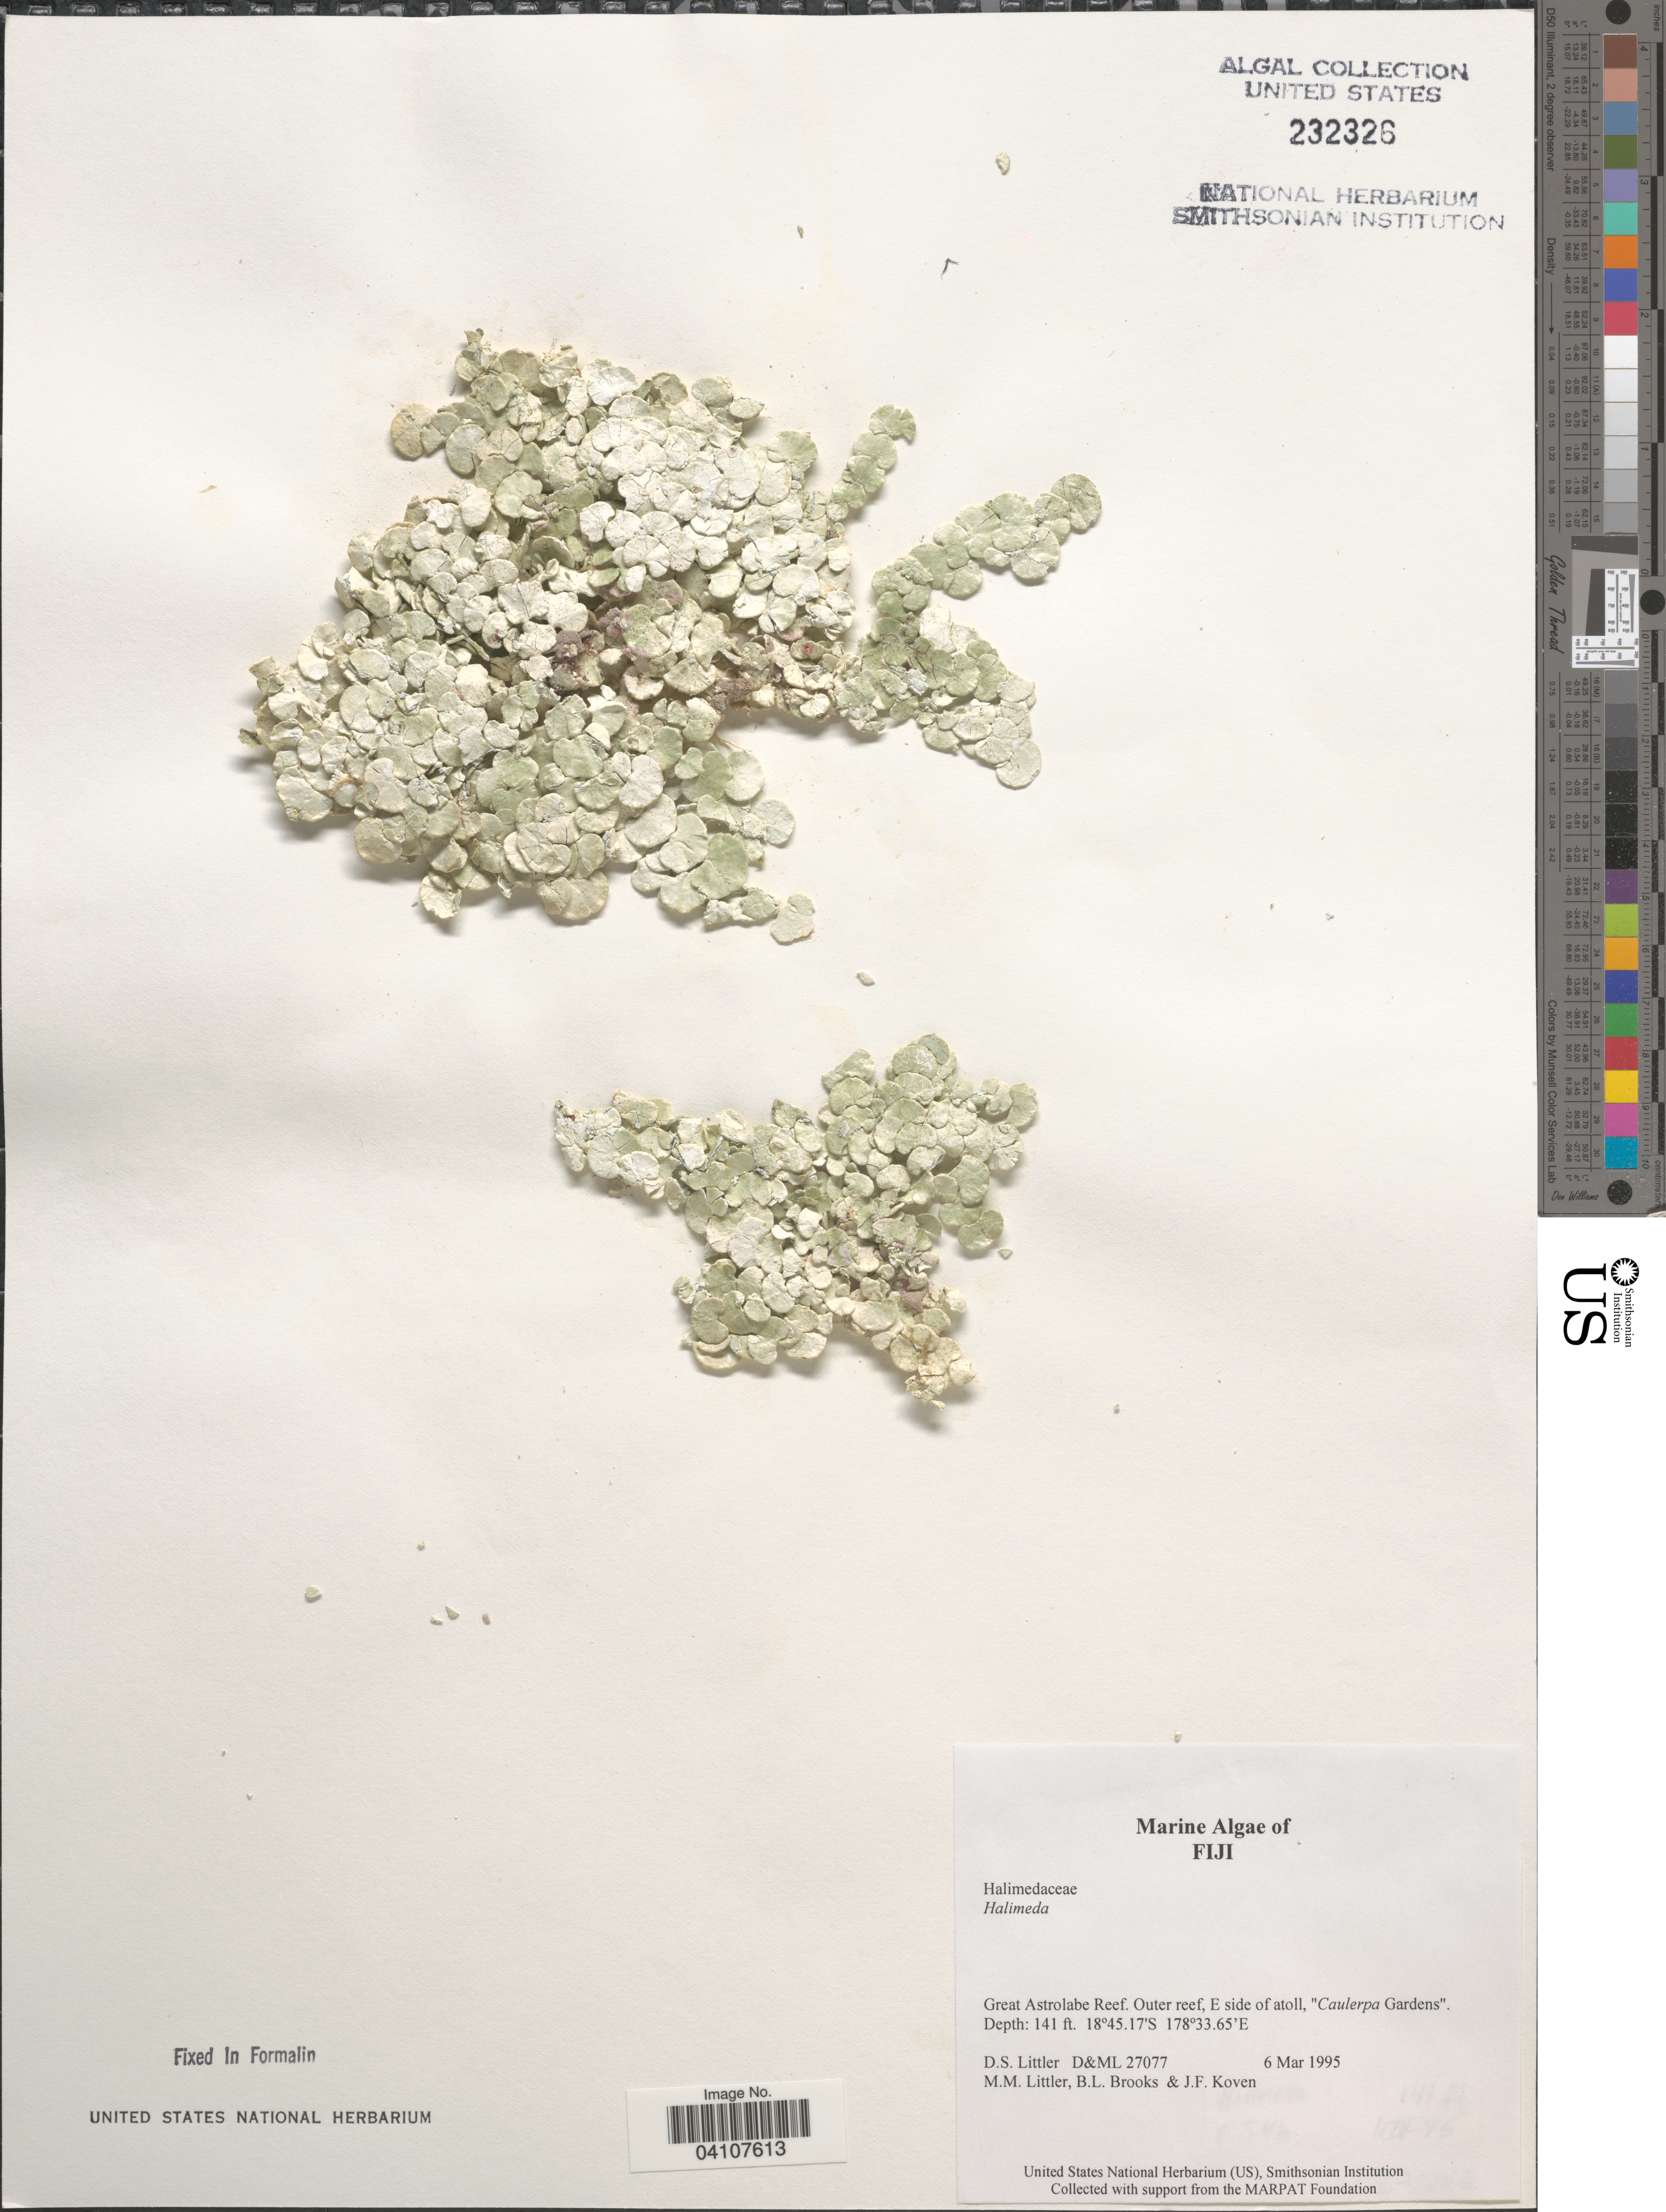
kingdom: Plantae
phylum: Chlorophyta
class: Ulvophyceae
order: Bryopsidales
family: Halimedaceae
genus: Halimeda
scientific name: Halimeda sp.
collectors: D. S. Littler, B. Brooks & J. Koven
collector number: D&ML27077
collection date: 1995-03-06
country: Fiji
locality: Great Astrolabe Reef. Outer reef, E side of atoll, "Caulerpa Gardens".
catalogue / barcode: US 232326